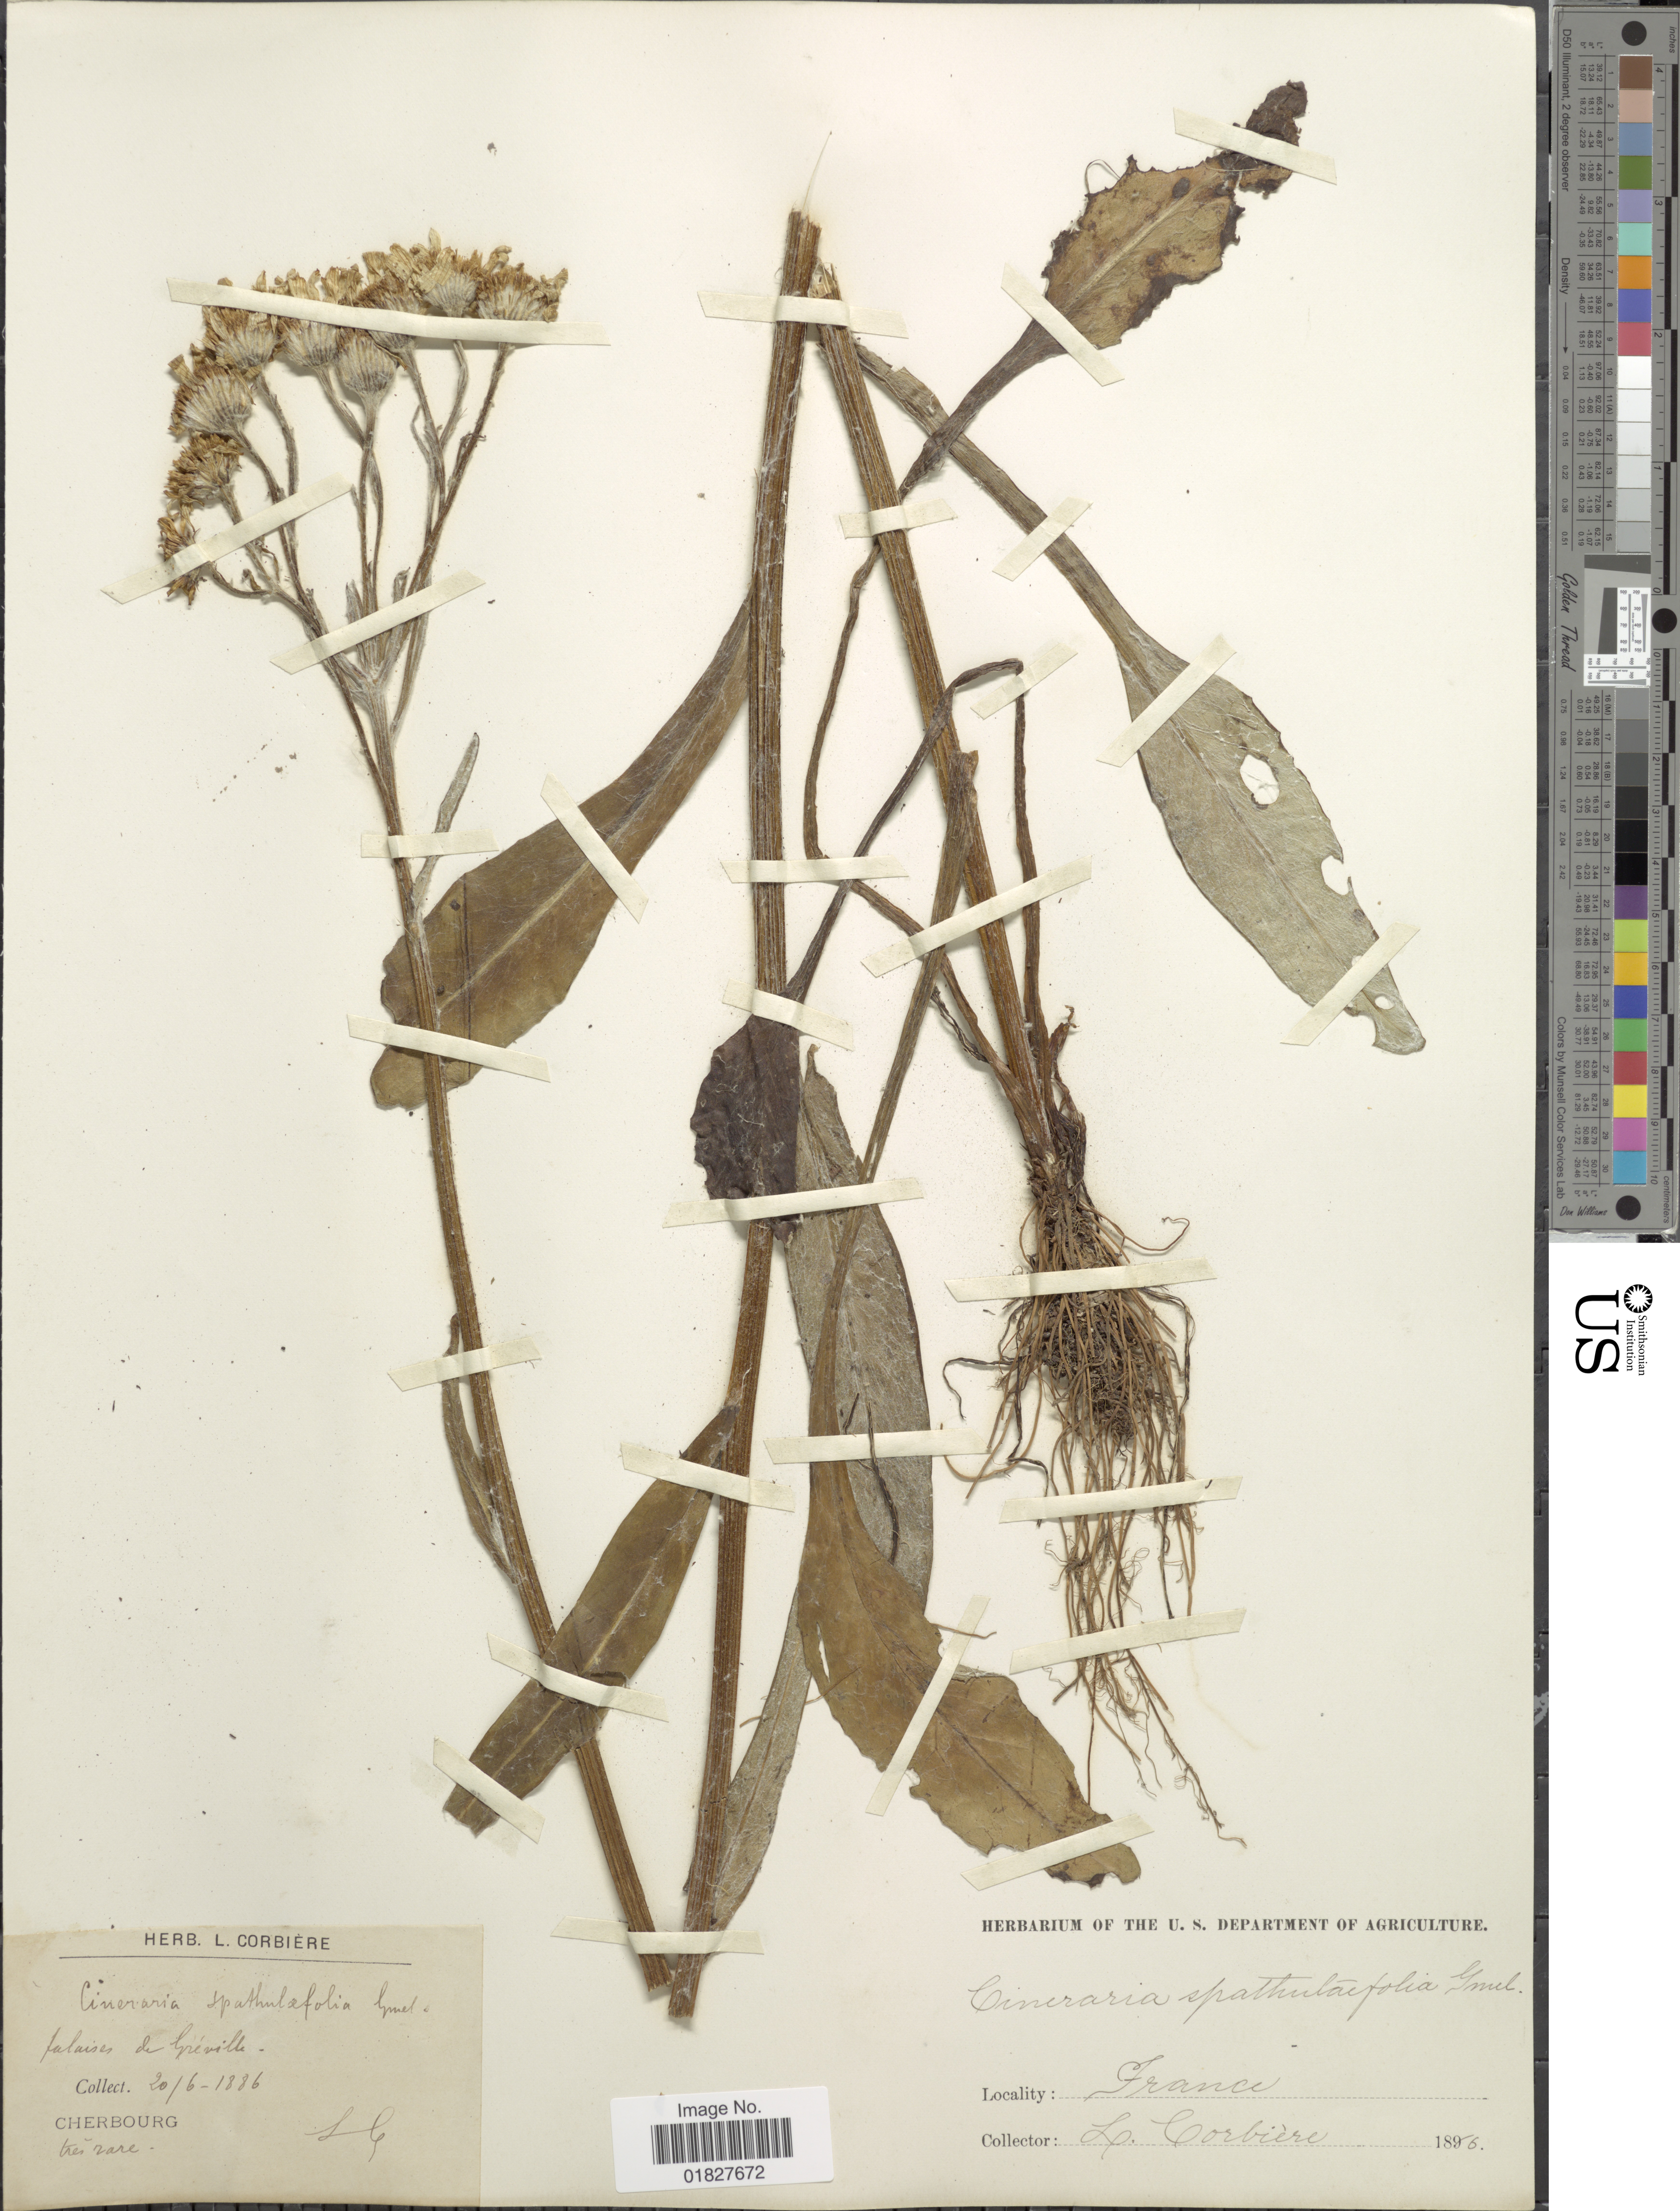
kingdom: Plantae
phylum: Tracheophyta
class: Magnoliopsida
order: Asterales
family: Asteraceae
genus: Cineraria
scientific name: Cineraria spathulifolia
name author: C.C. Gmel.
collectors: L. Corbière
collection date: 1886-06-20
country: France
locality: Falaises de Greville, Cherbourg